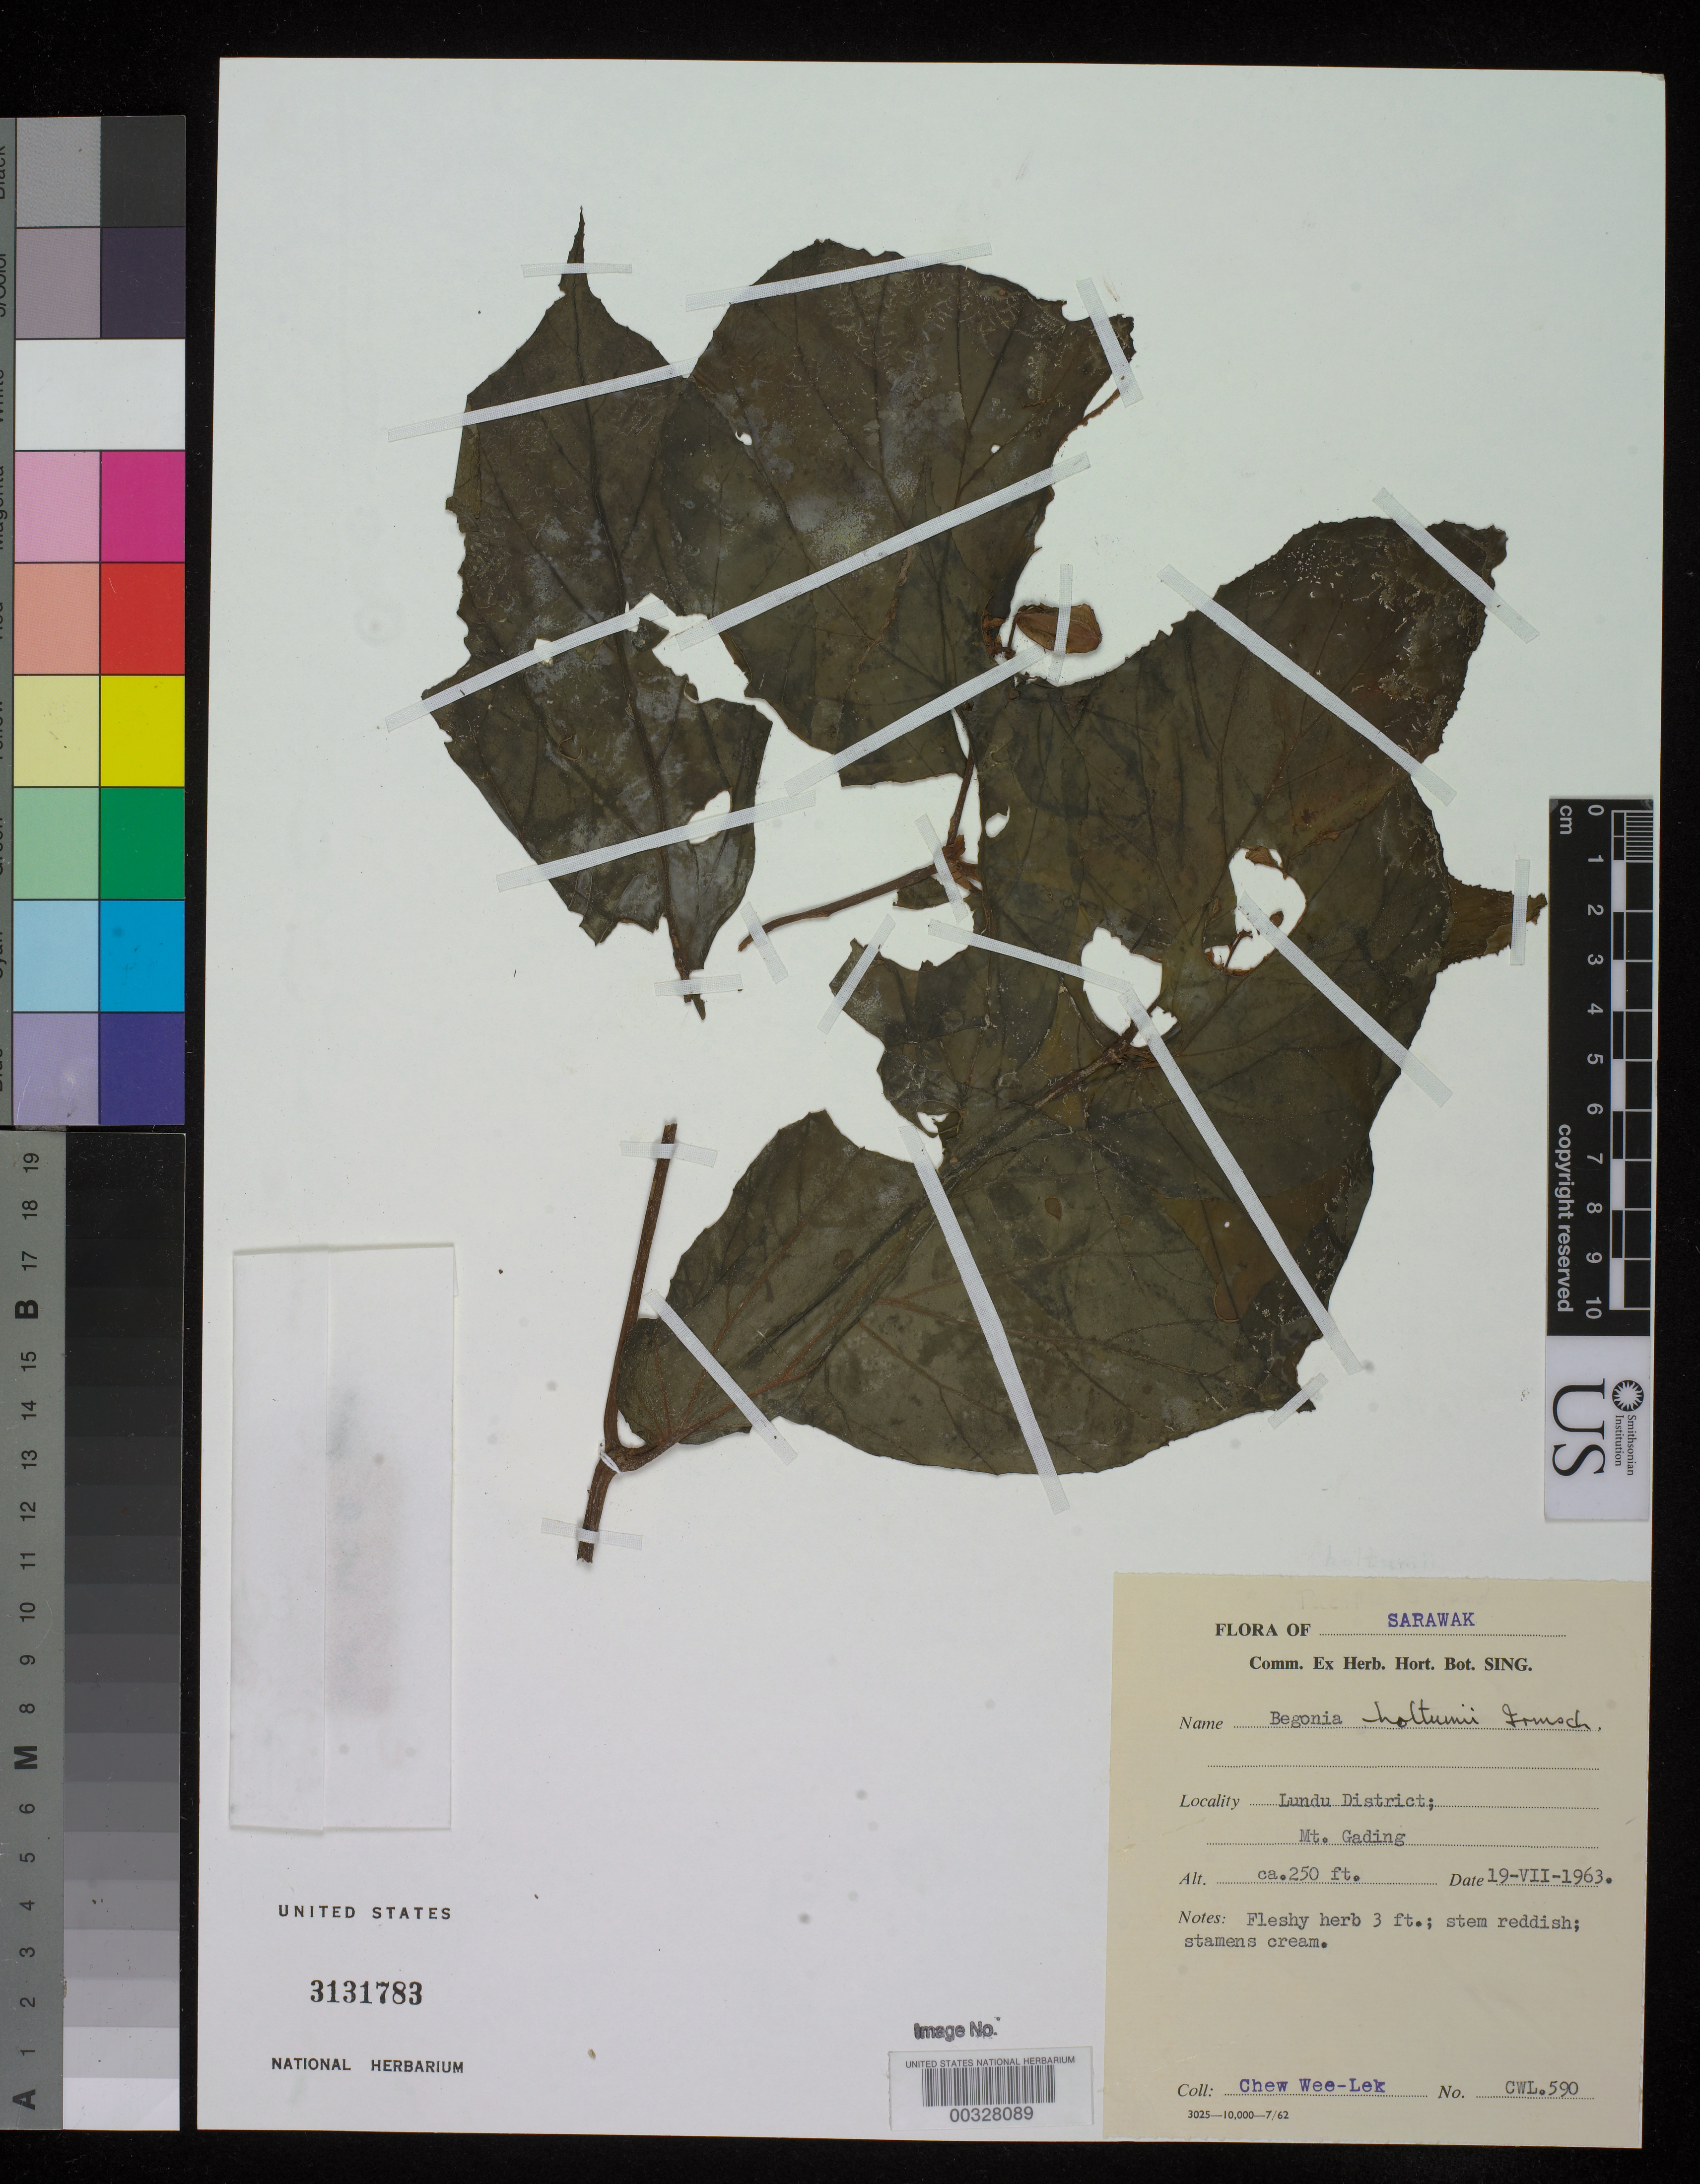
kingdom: Plantae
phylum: Tracheophyta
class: Magnoliopsida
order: Cucurbitales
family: Begoniaceae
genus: Begonia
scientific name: Begonia holttumii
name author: Irmsch.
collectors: W. Chew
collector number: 590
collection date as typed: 19 Jul 1963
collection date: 1963-07-19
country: Malaysia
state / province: Sarawak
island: Borneo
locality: Lundu district, mt. gading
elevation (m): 76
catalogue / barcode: US 3131783